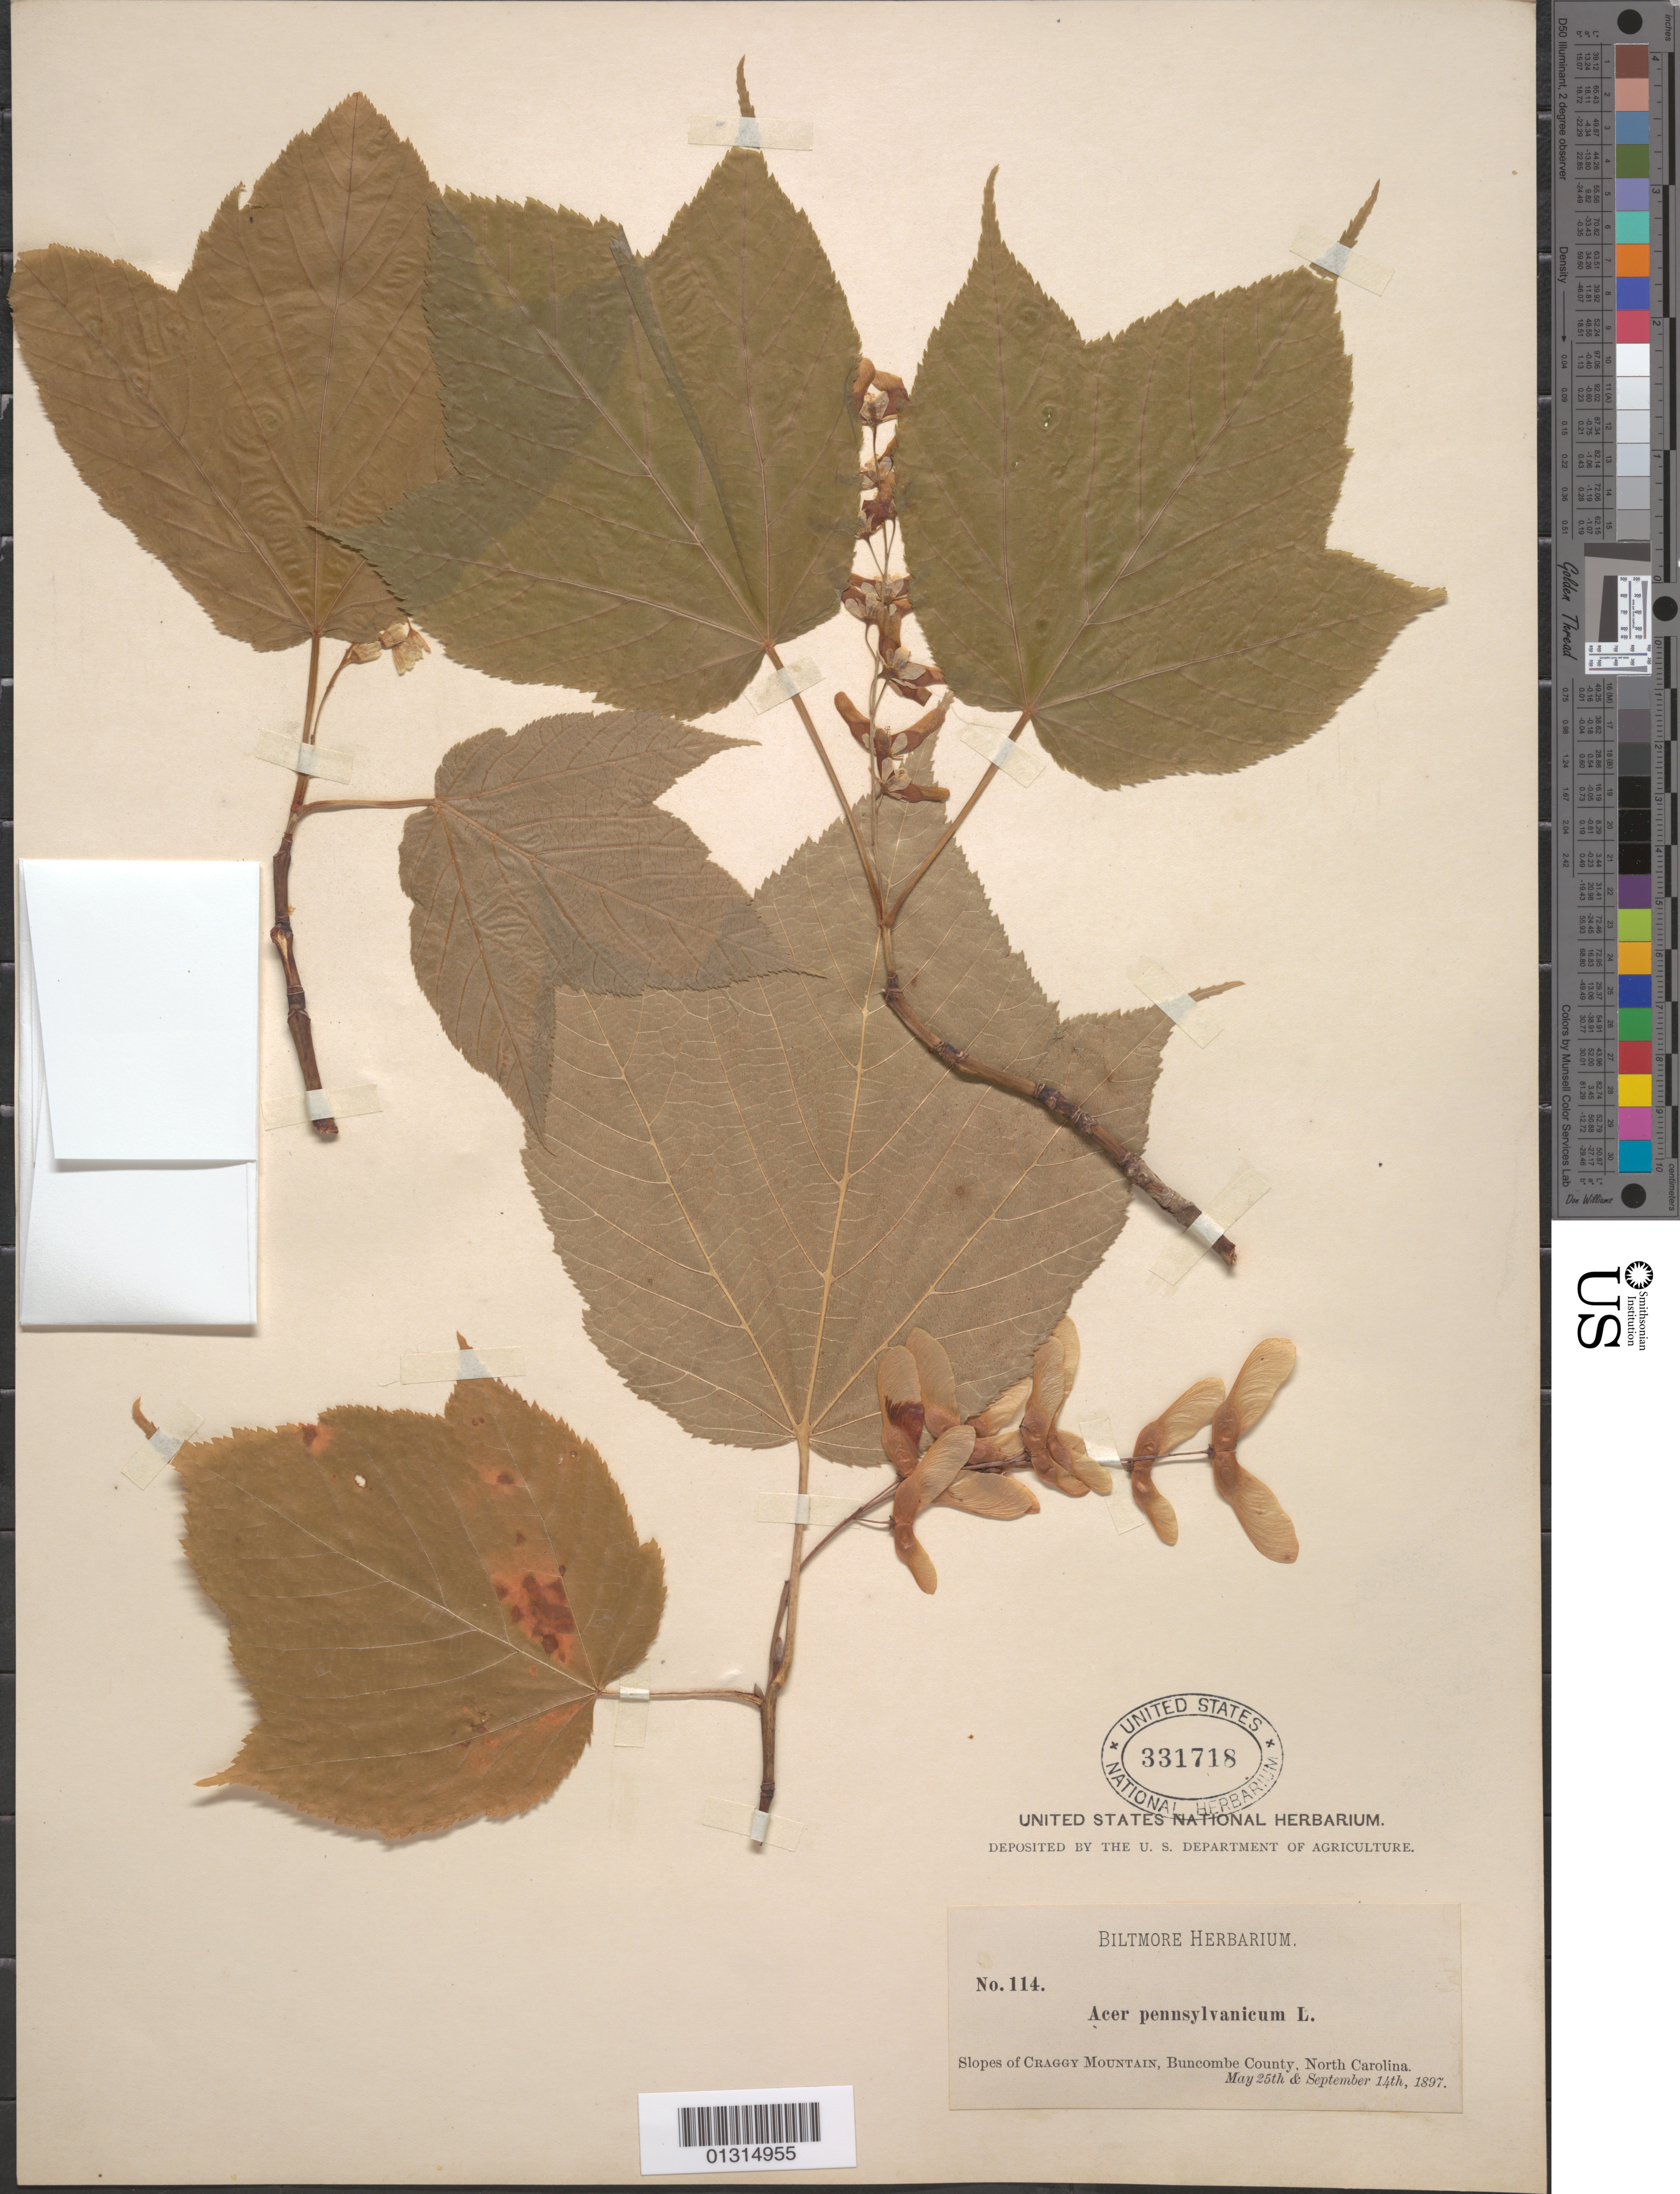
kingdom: Plantae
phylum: Tracheophyta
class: Magnoliopsida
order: Sapindales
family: Sapindaceae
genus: Acer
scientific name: Acer pensylvanicum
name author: L.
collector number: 114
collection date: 1897-05-25,1897-09-14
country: United States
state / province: North Carolina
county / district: Buncombe County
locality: Buncombe County, slopes of Craggy Mountain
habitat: Mountain slopes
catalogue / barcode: US 331718